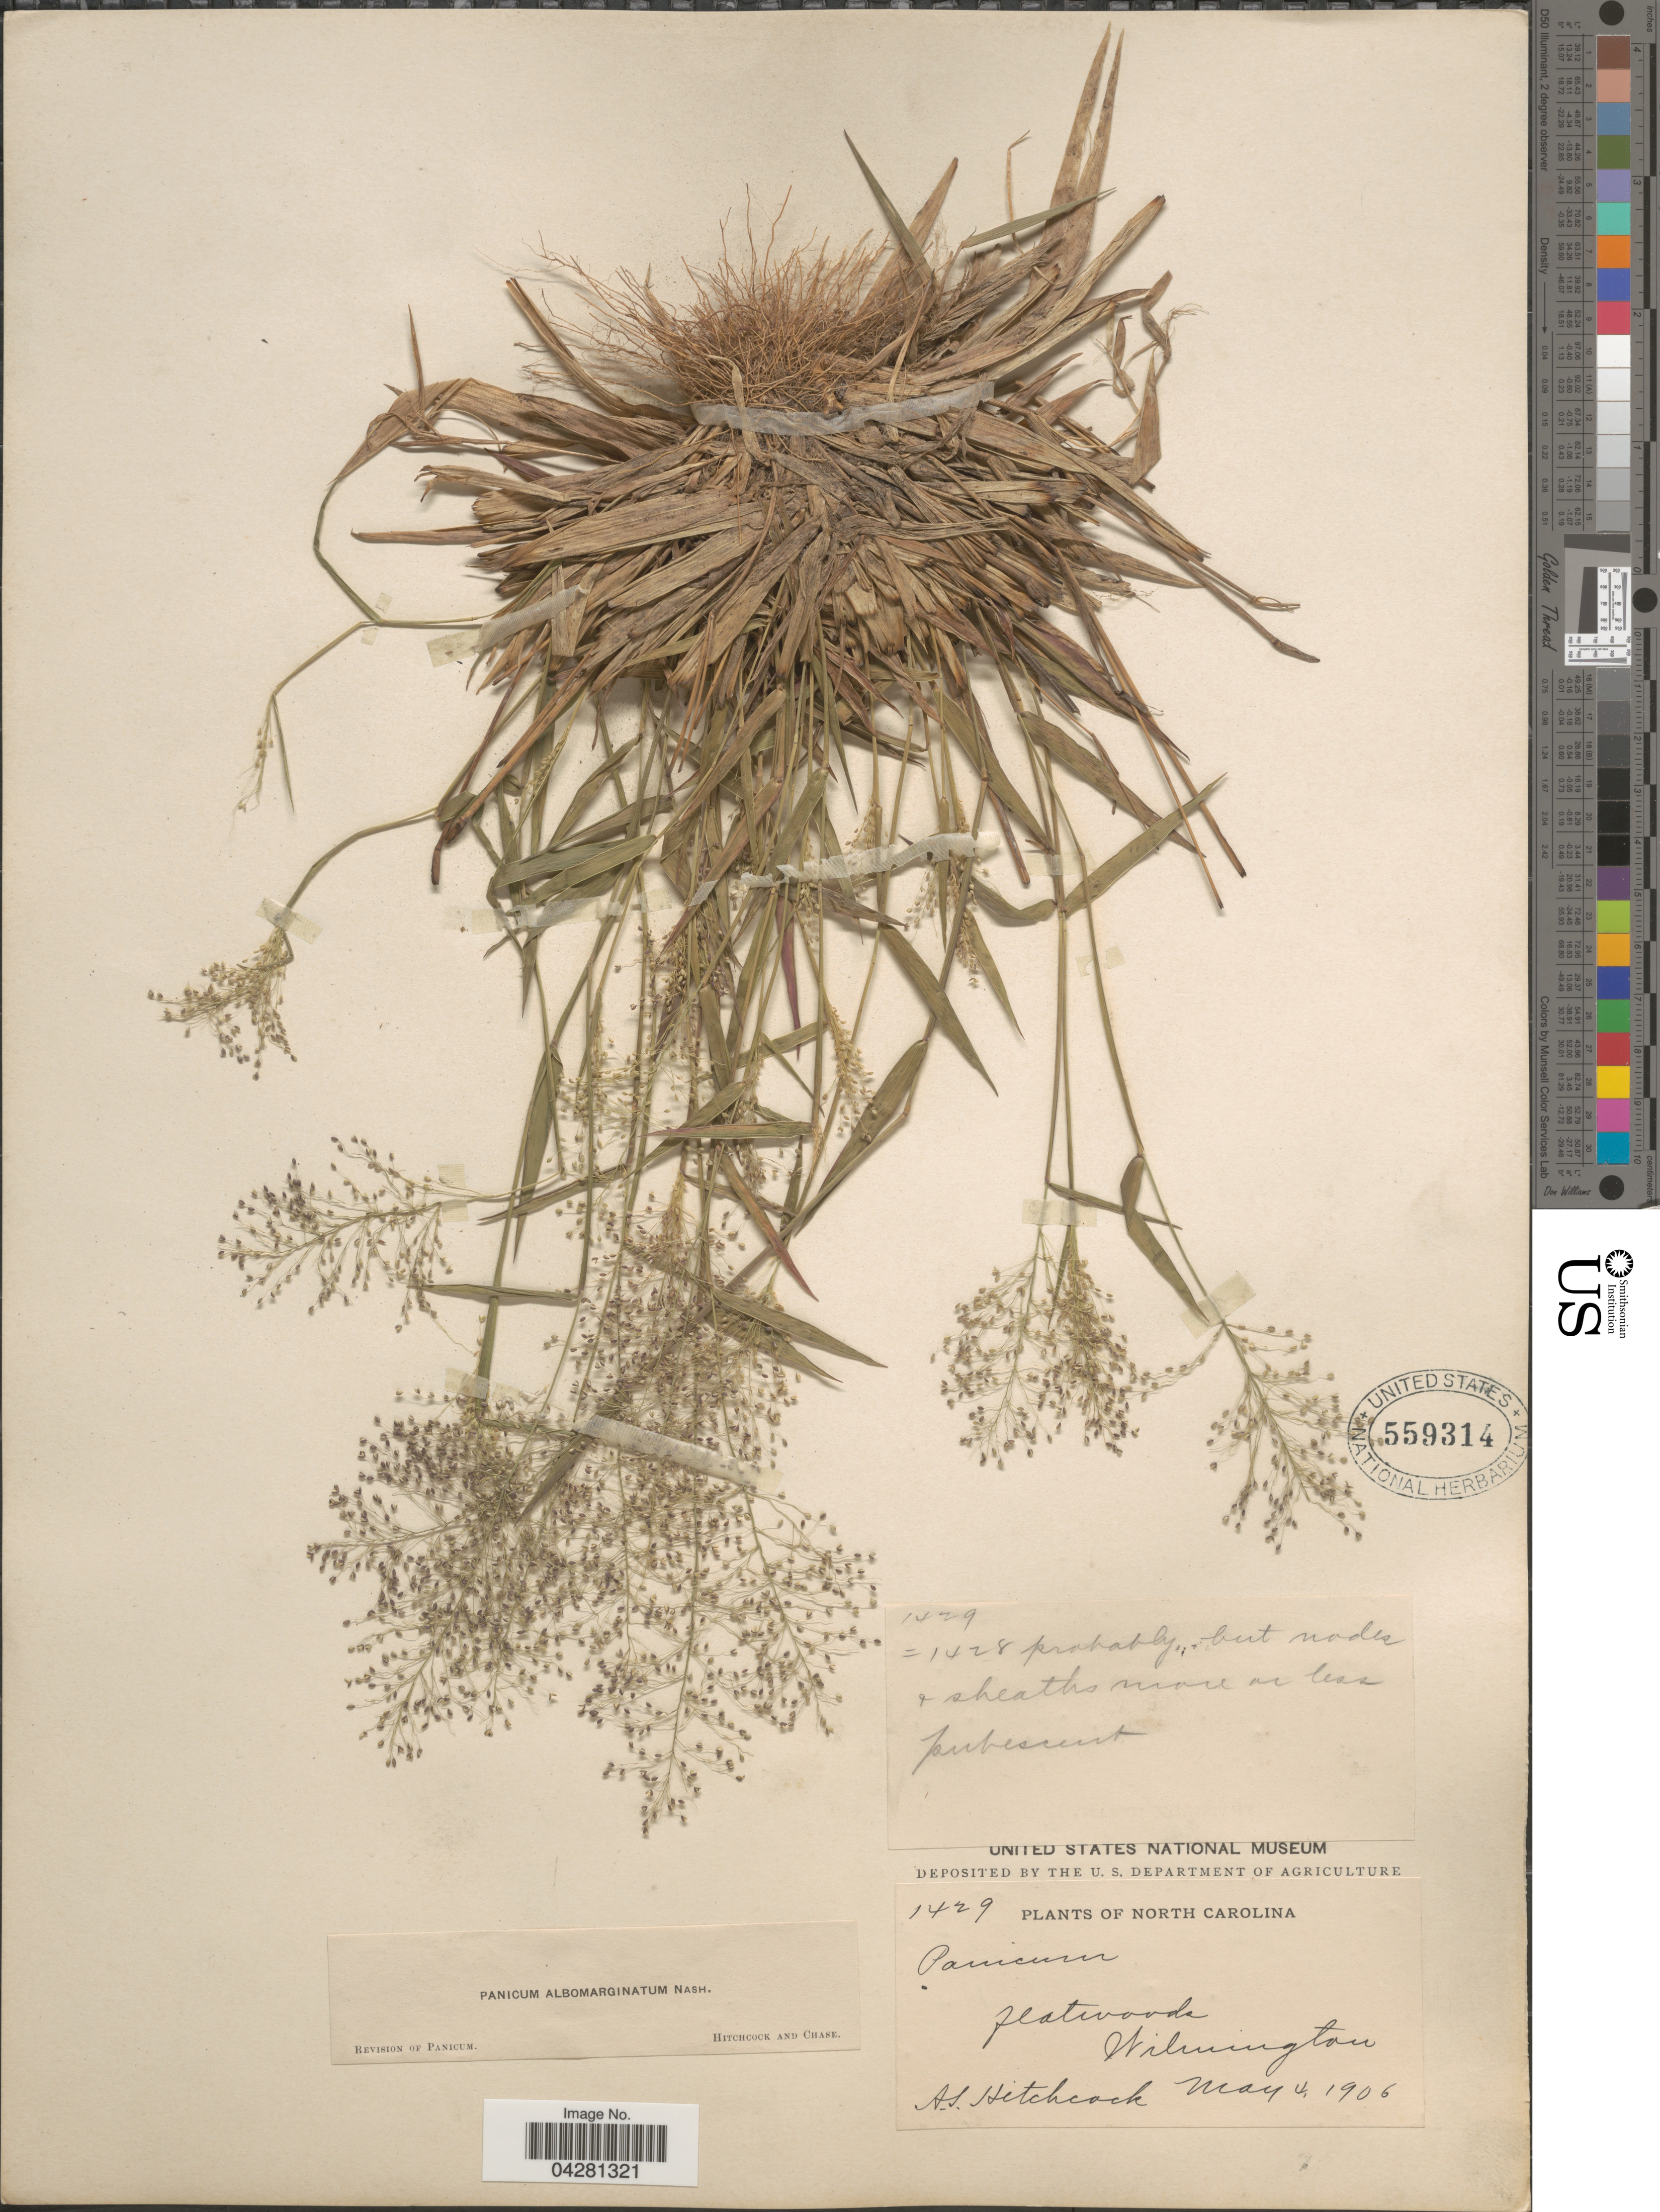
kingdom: Plantae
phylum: Tracheophyta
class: Liliopsida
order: Poales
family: Poaceae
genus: Dichanthelium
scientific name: Dichanthelium dichotomum var. unciphyllum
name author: (Trin.) Davidse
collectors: A. S. Hitchcock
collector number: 1429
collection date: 1906-05-04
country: United States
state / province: North Carolina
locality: Wilmington.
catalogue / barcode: US 559314